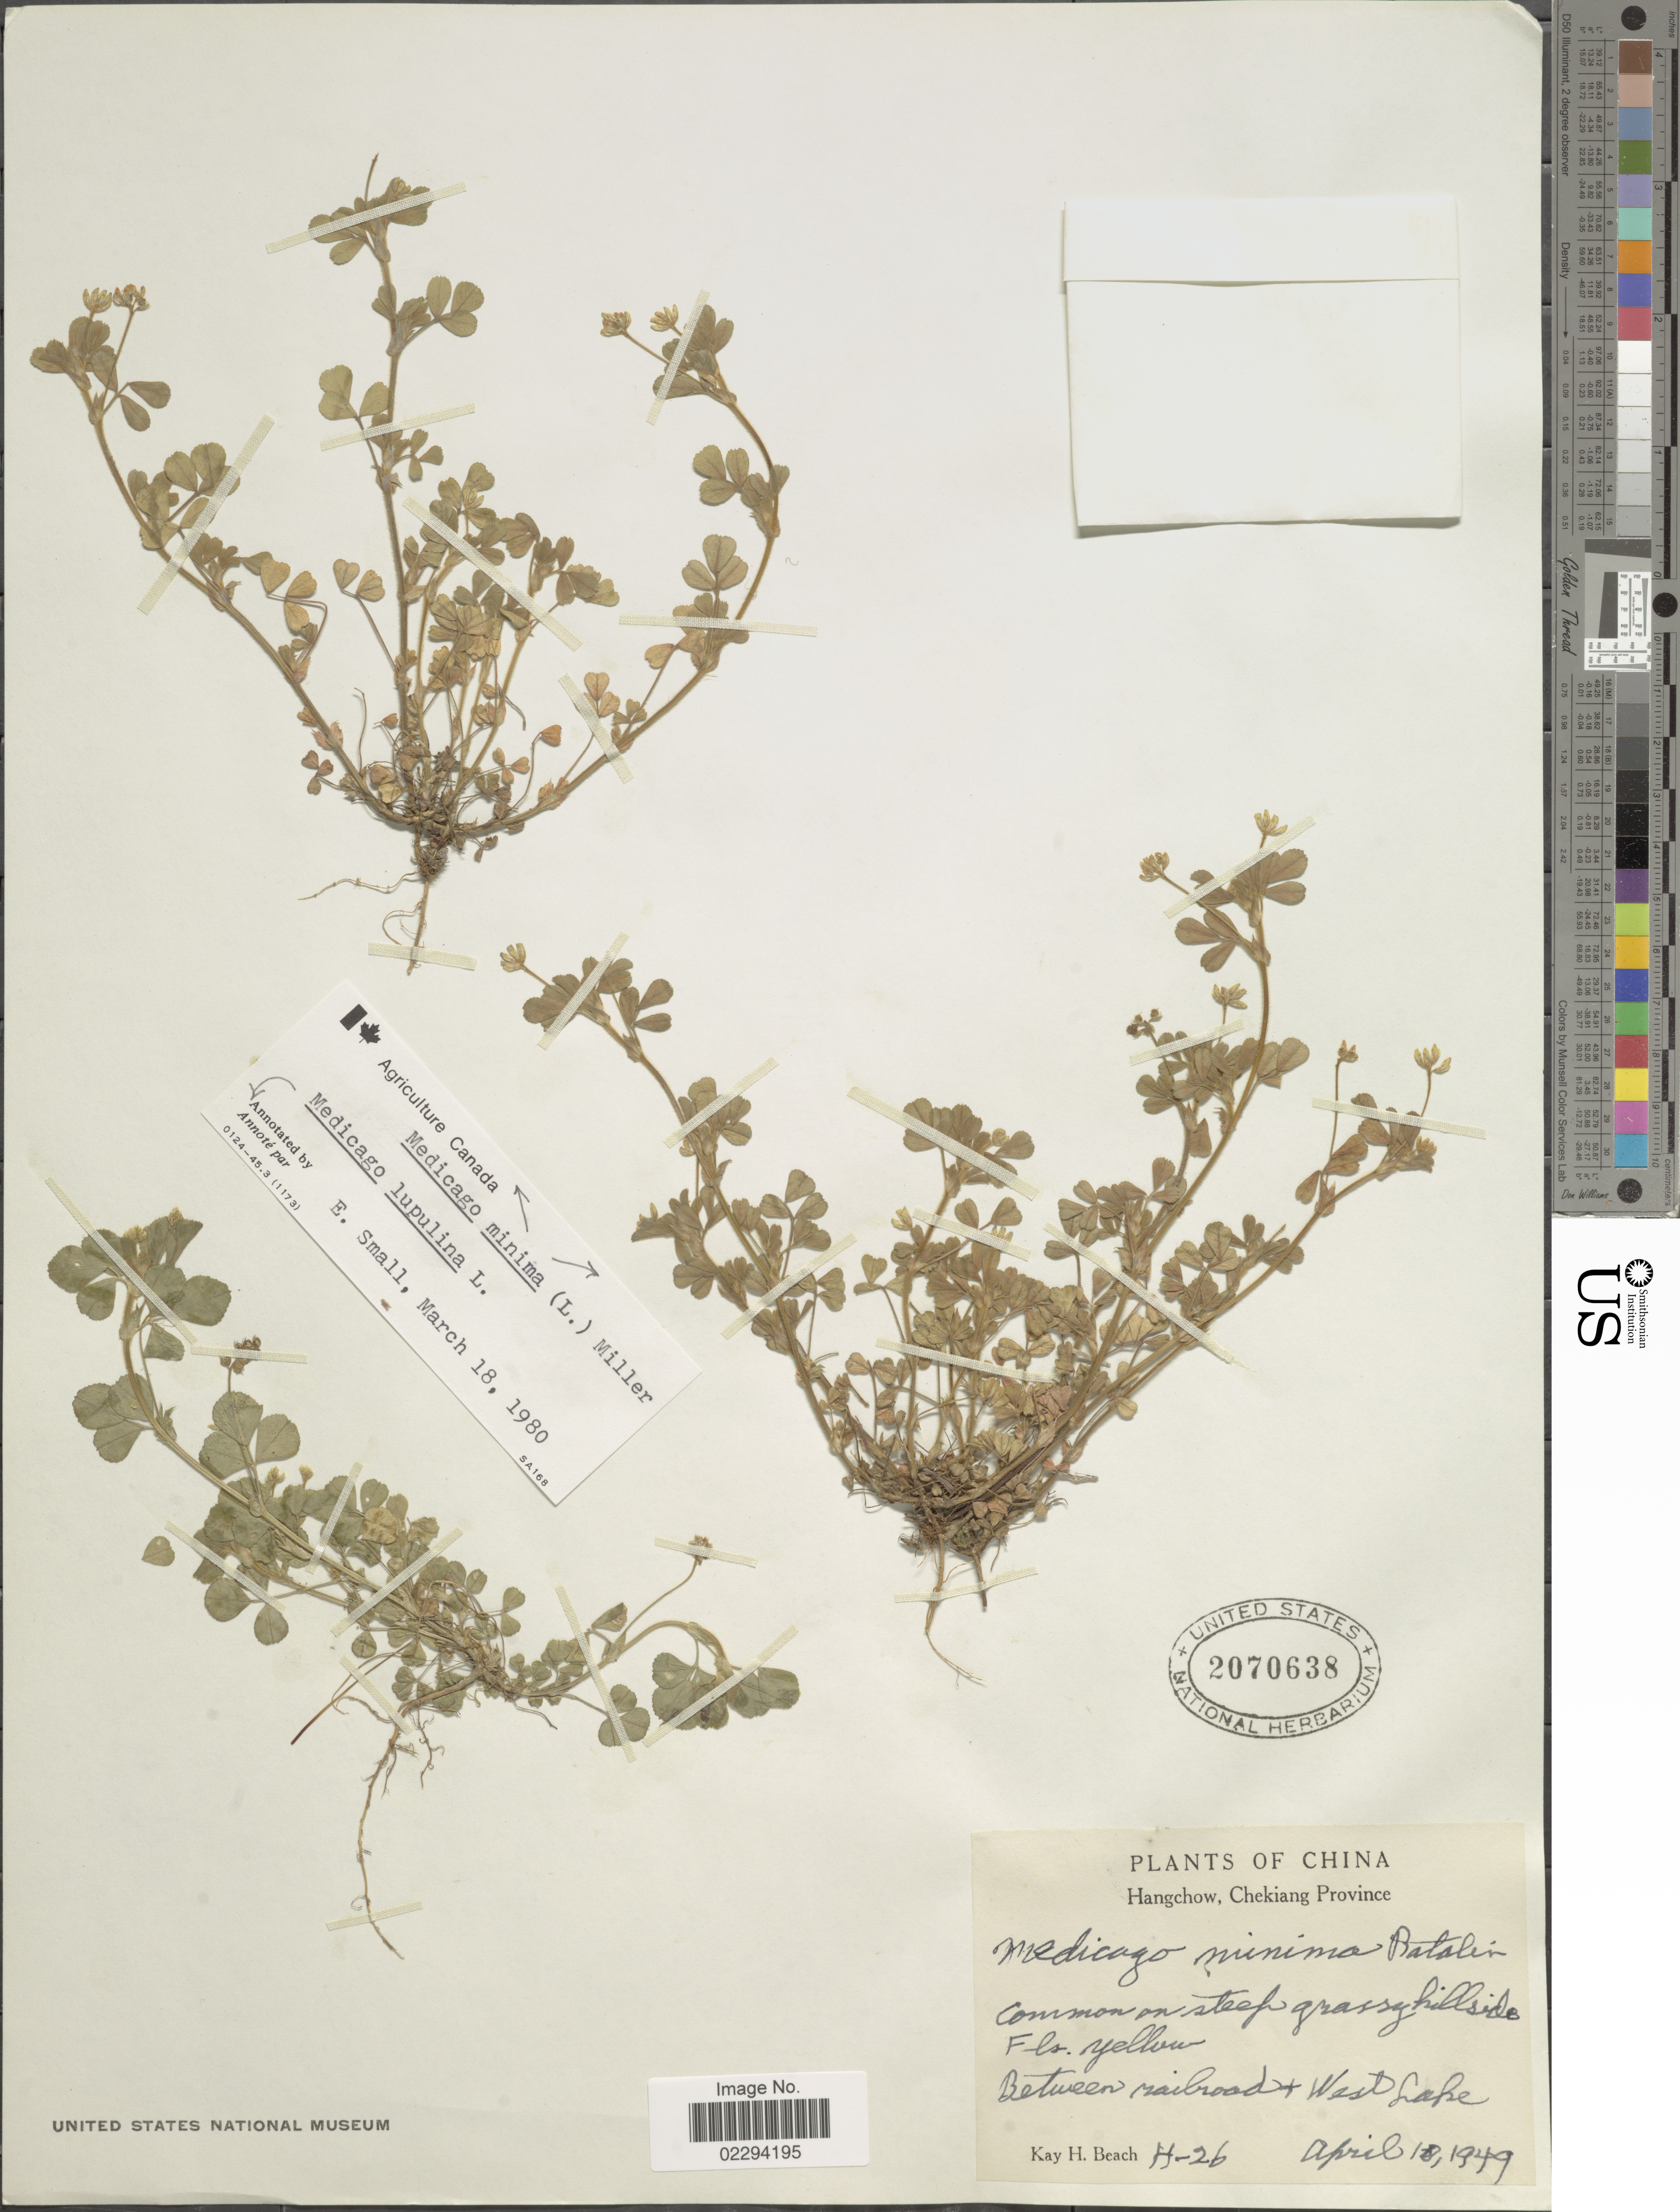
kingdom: Plantae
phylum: Tracheophyta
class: Magnoliopsida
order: Fabales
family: Fabaceae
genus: Medicago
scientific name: Medicago minima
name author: Lam.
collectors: K. H. Beach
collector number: H-26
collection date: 1949-04-18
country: China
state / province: Zhejiang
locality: Hangchow, Chekiang Province. Between railroad & West Lake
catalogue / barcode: US 2070638